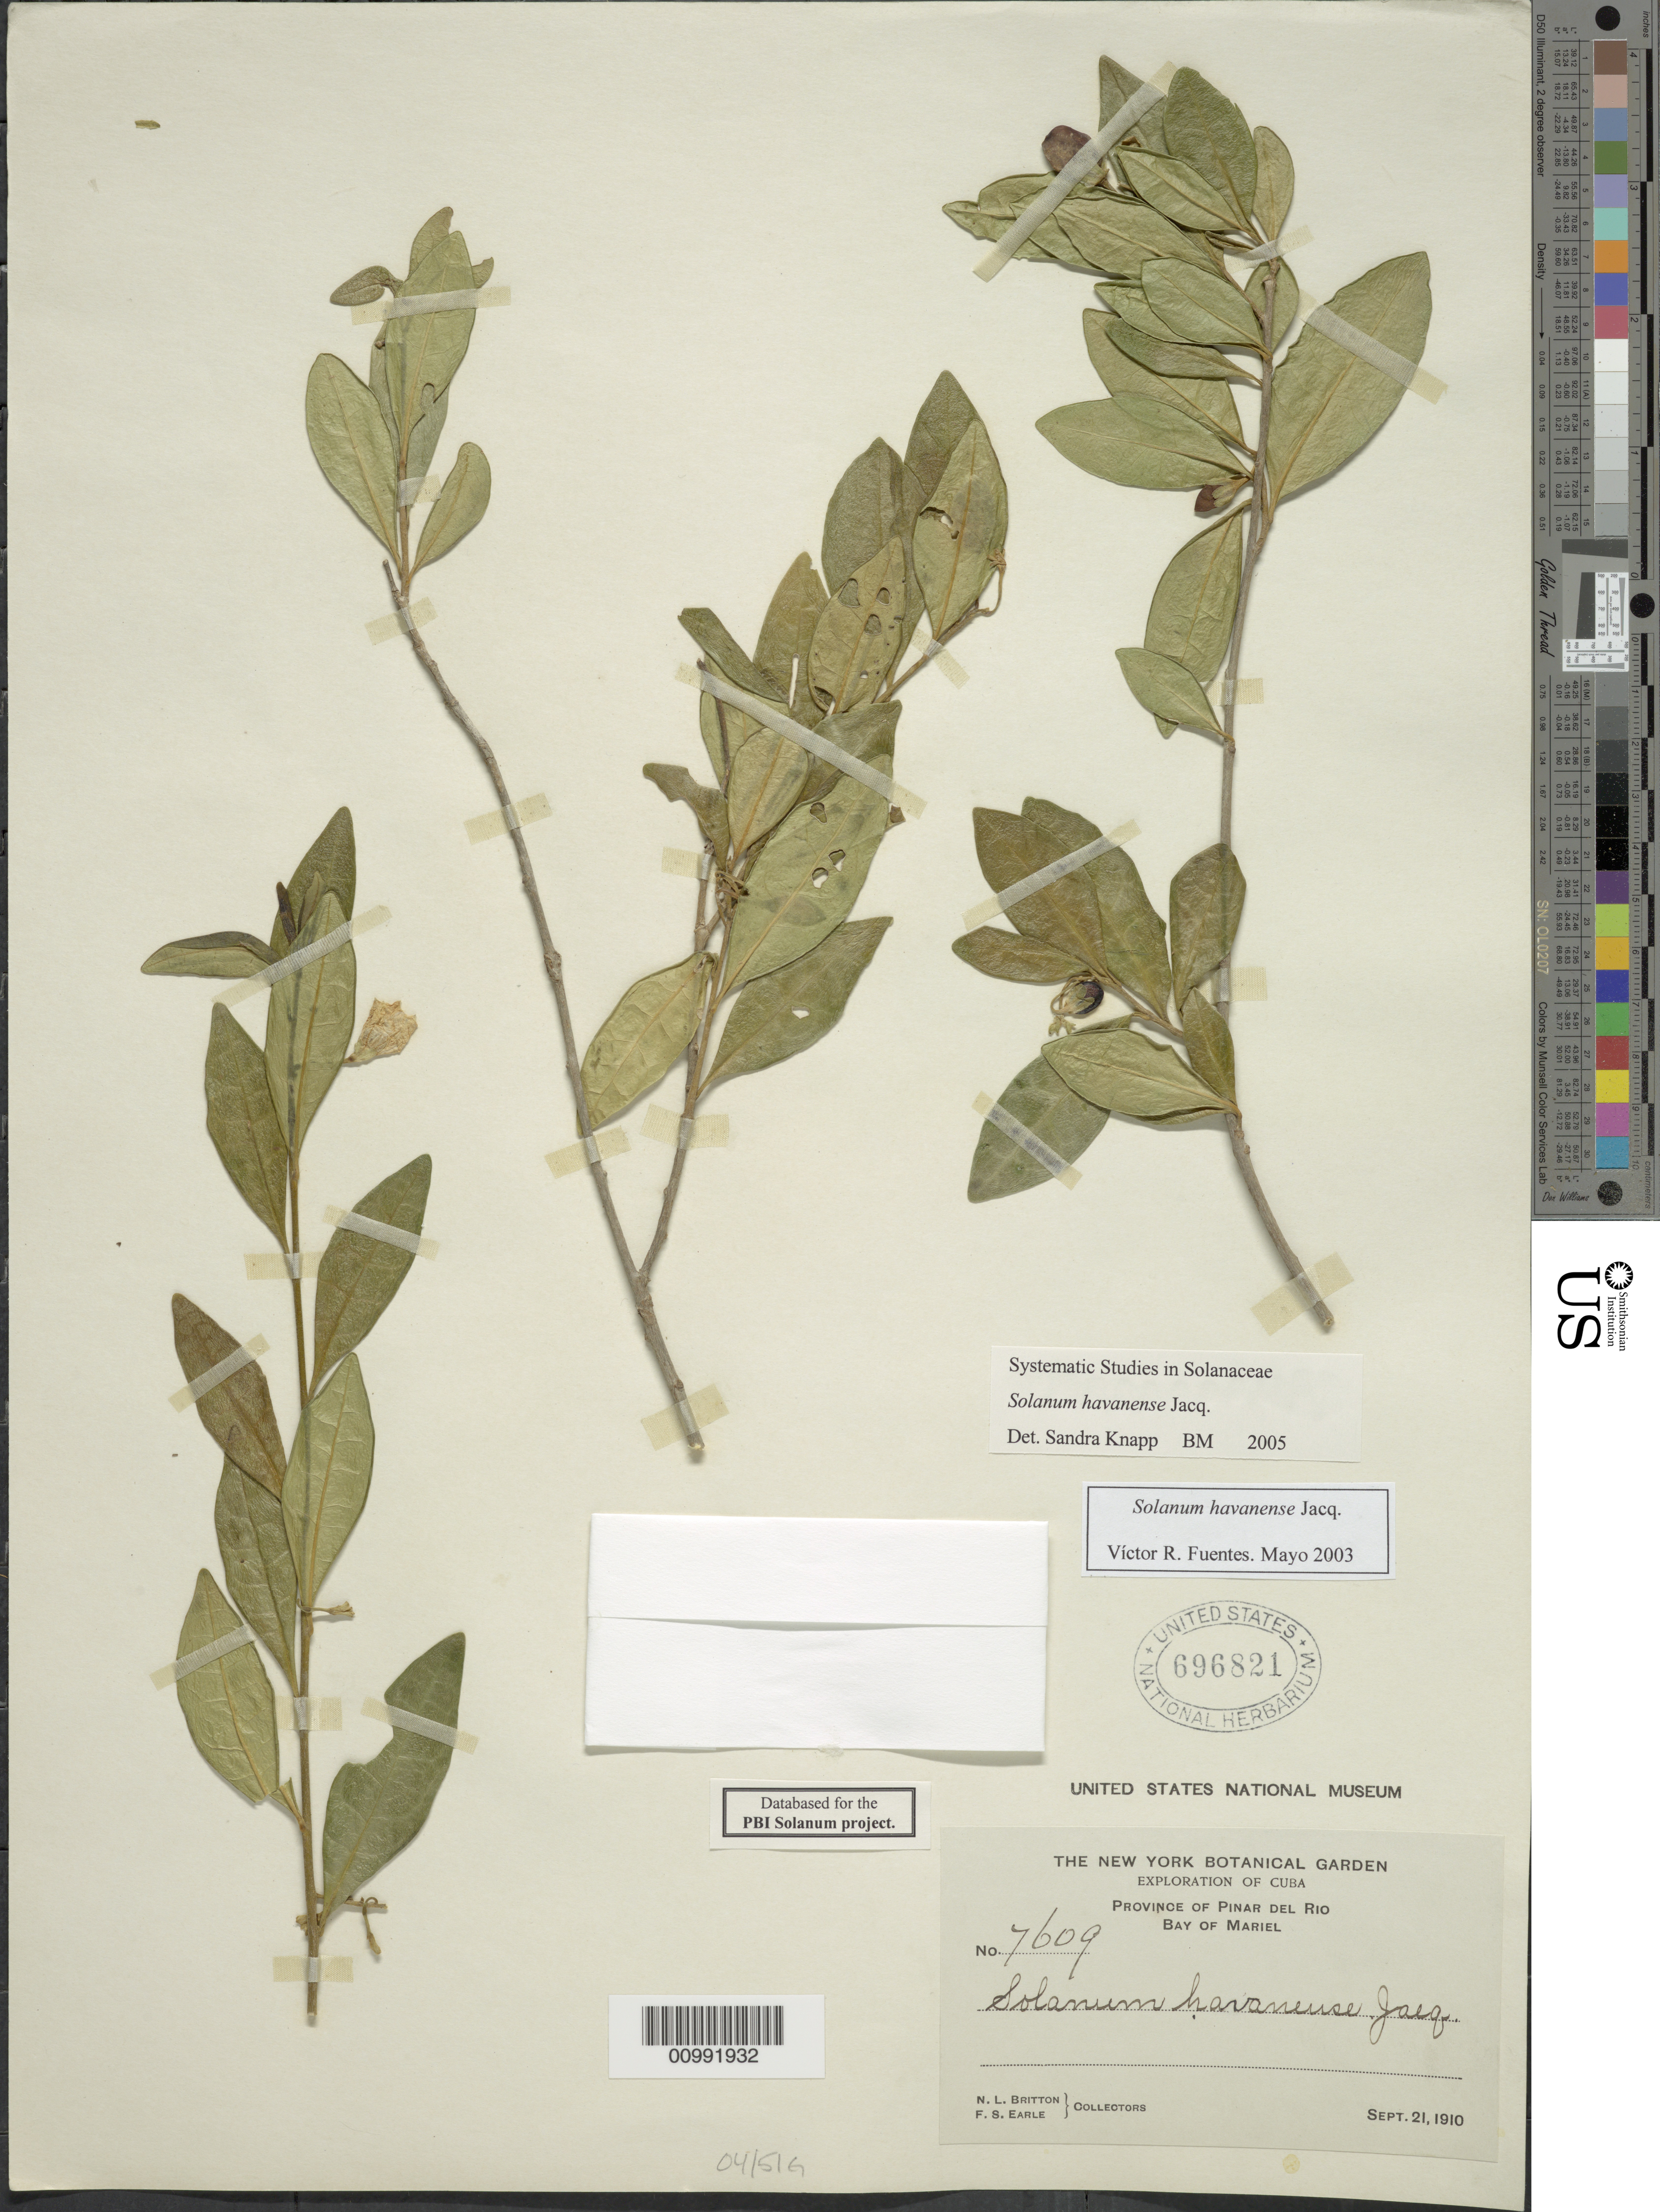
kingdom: Plantae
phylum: Tracheophyta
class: Magnoliopsida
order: Solanales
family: Solanaceae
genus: Solanum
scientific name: Solanum havanense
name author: Jacq.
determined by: Knapp, S. D.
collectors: N. Britton & F. S. Earle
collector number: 7609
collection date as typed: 21 Sep 1910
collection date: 1910-09-21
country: Cuba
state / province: Pinar del Rio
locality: Bay of Mariel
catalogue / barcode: US 696821